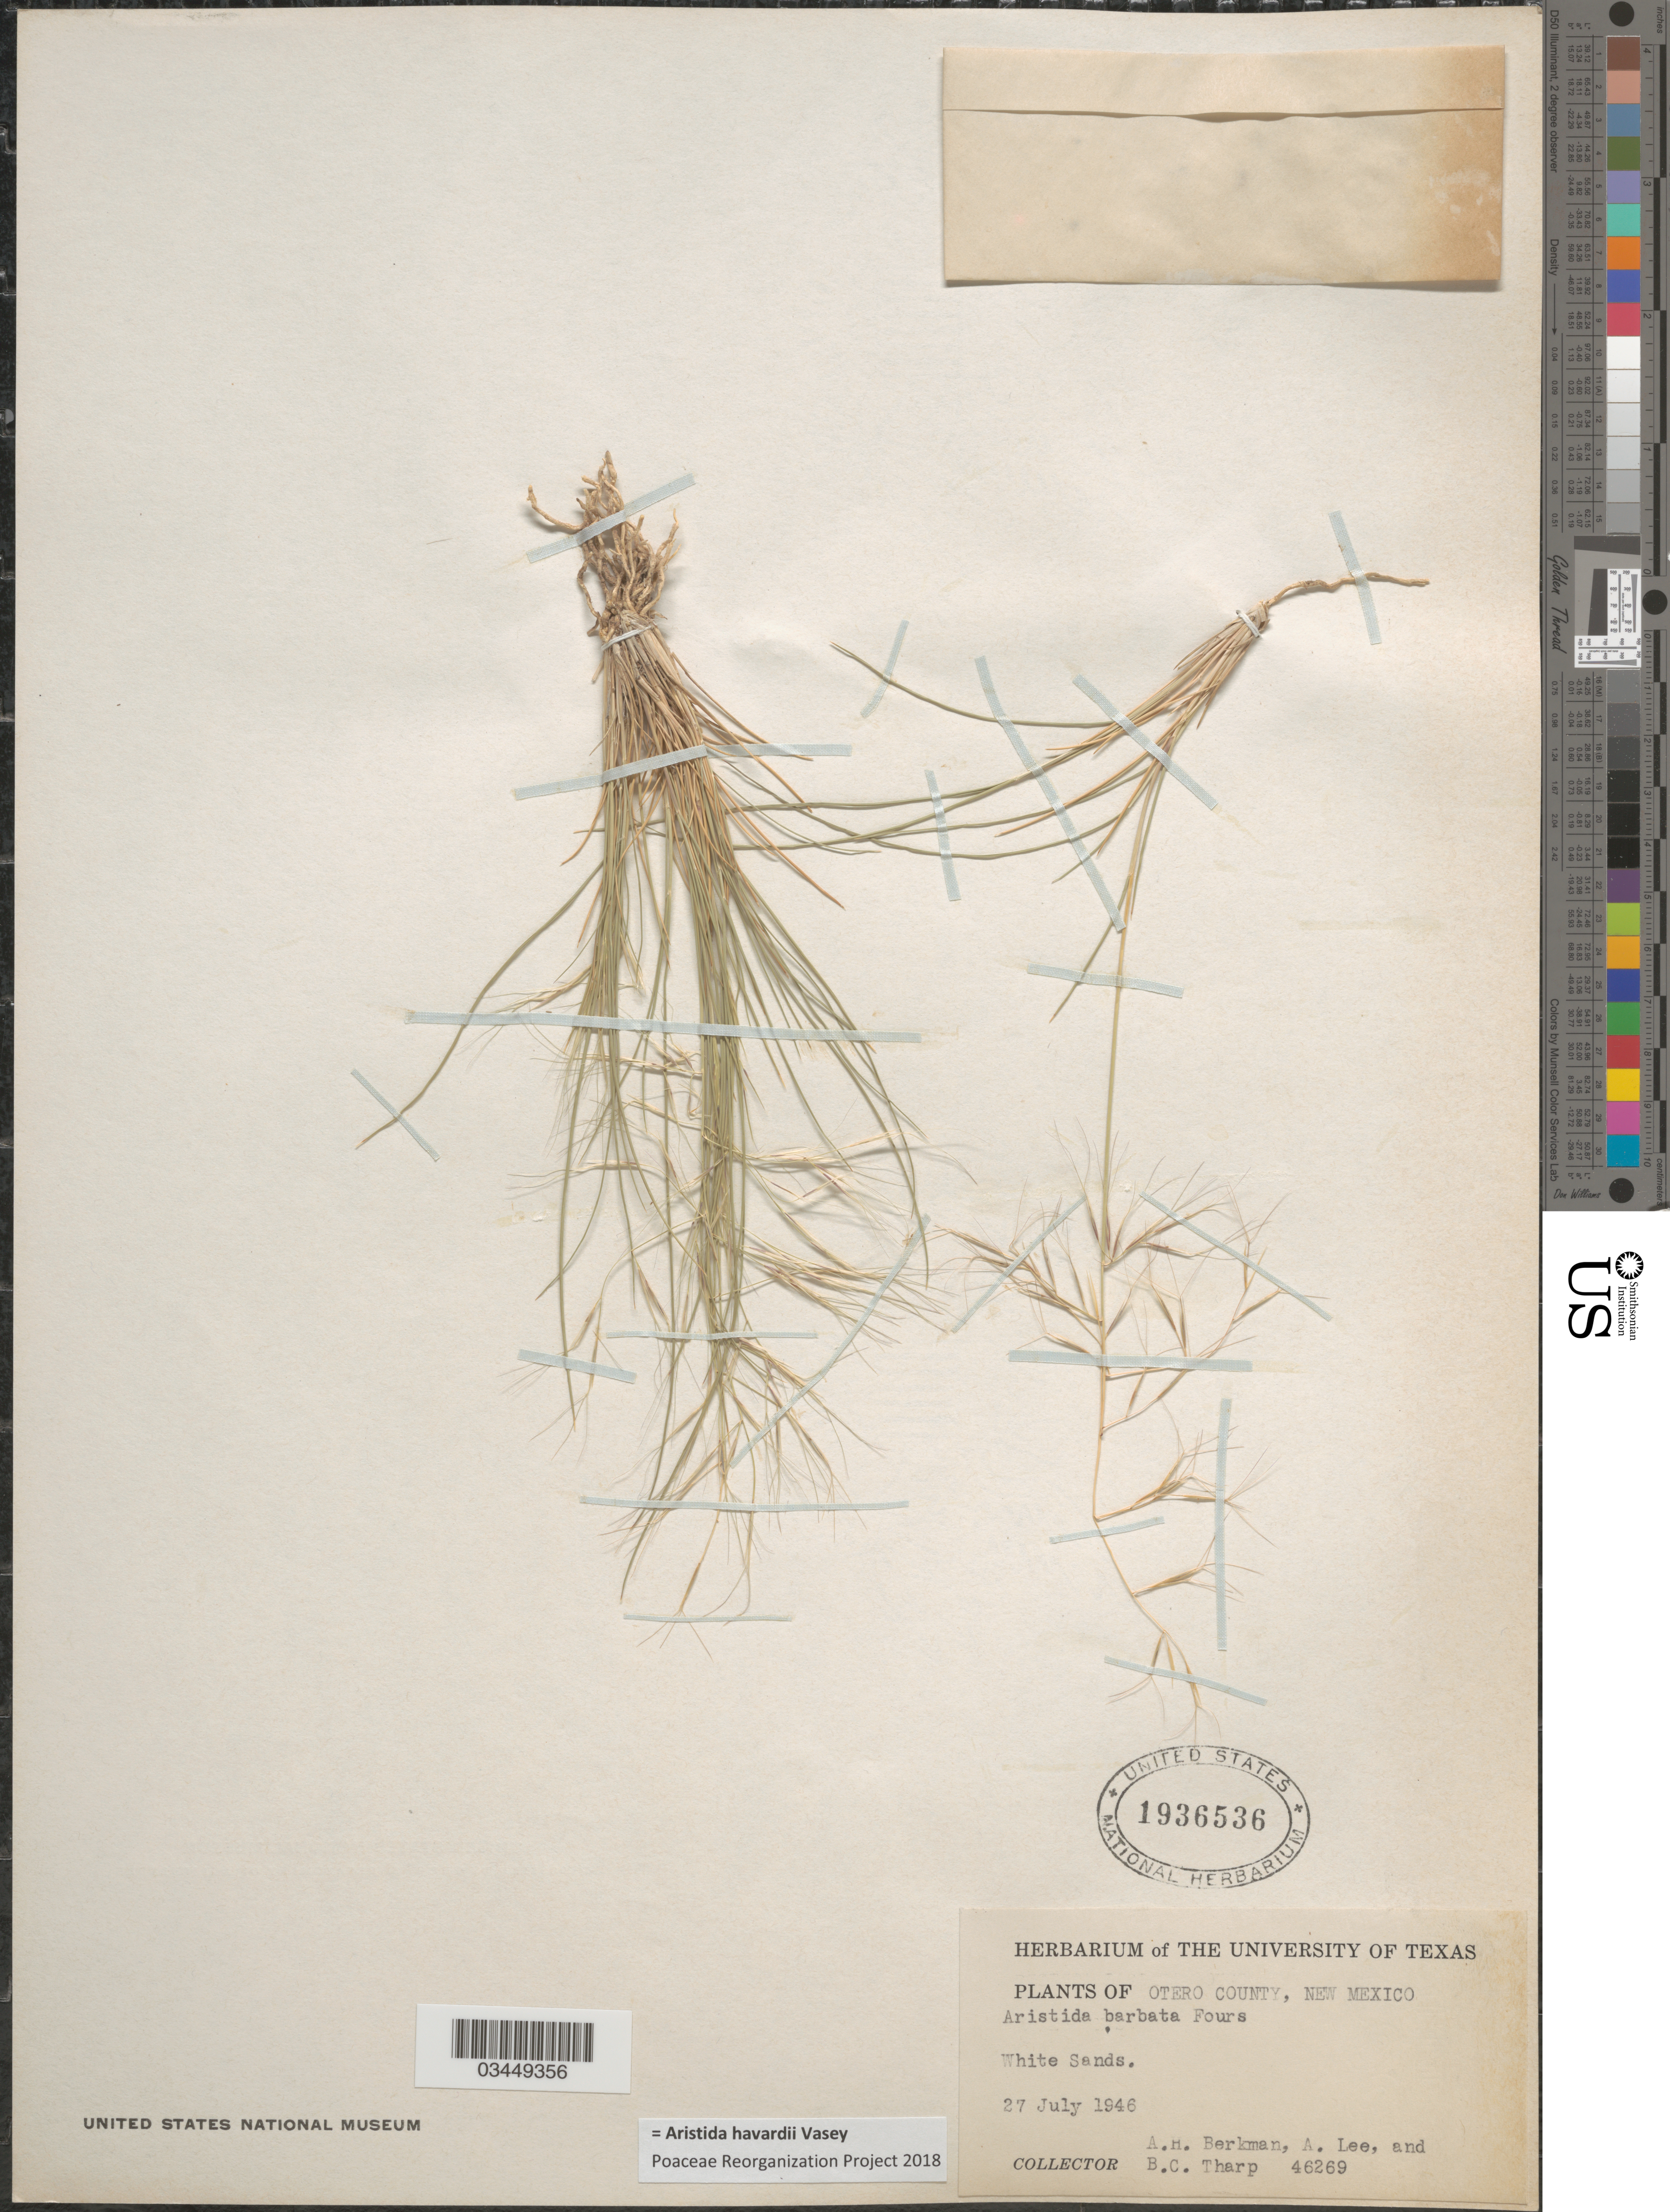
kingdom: Plantae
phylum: Tracheophyta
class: Liliopsida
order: Poales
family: Poaceae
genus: Aristida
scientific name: Aristida havardii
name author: Vasey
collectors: A. Berkman, A. Lee & B. C. Tharp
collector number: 46269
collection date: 1946-07-27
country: United States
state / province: New Mexico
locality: Otero County. White Sands.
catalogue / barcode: US 1936536